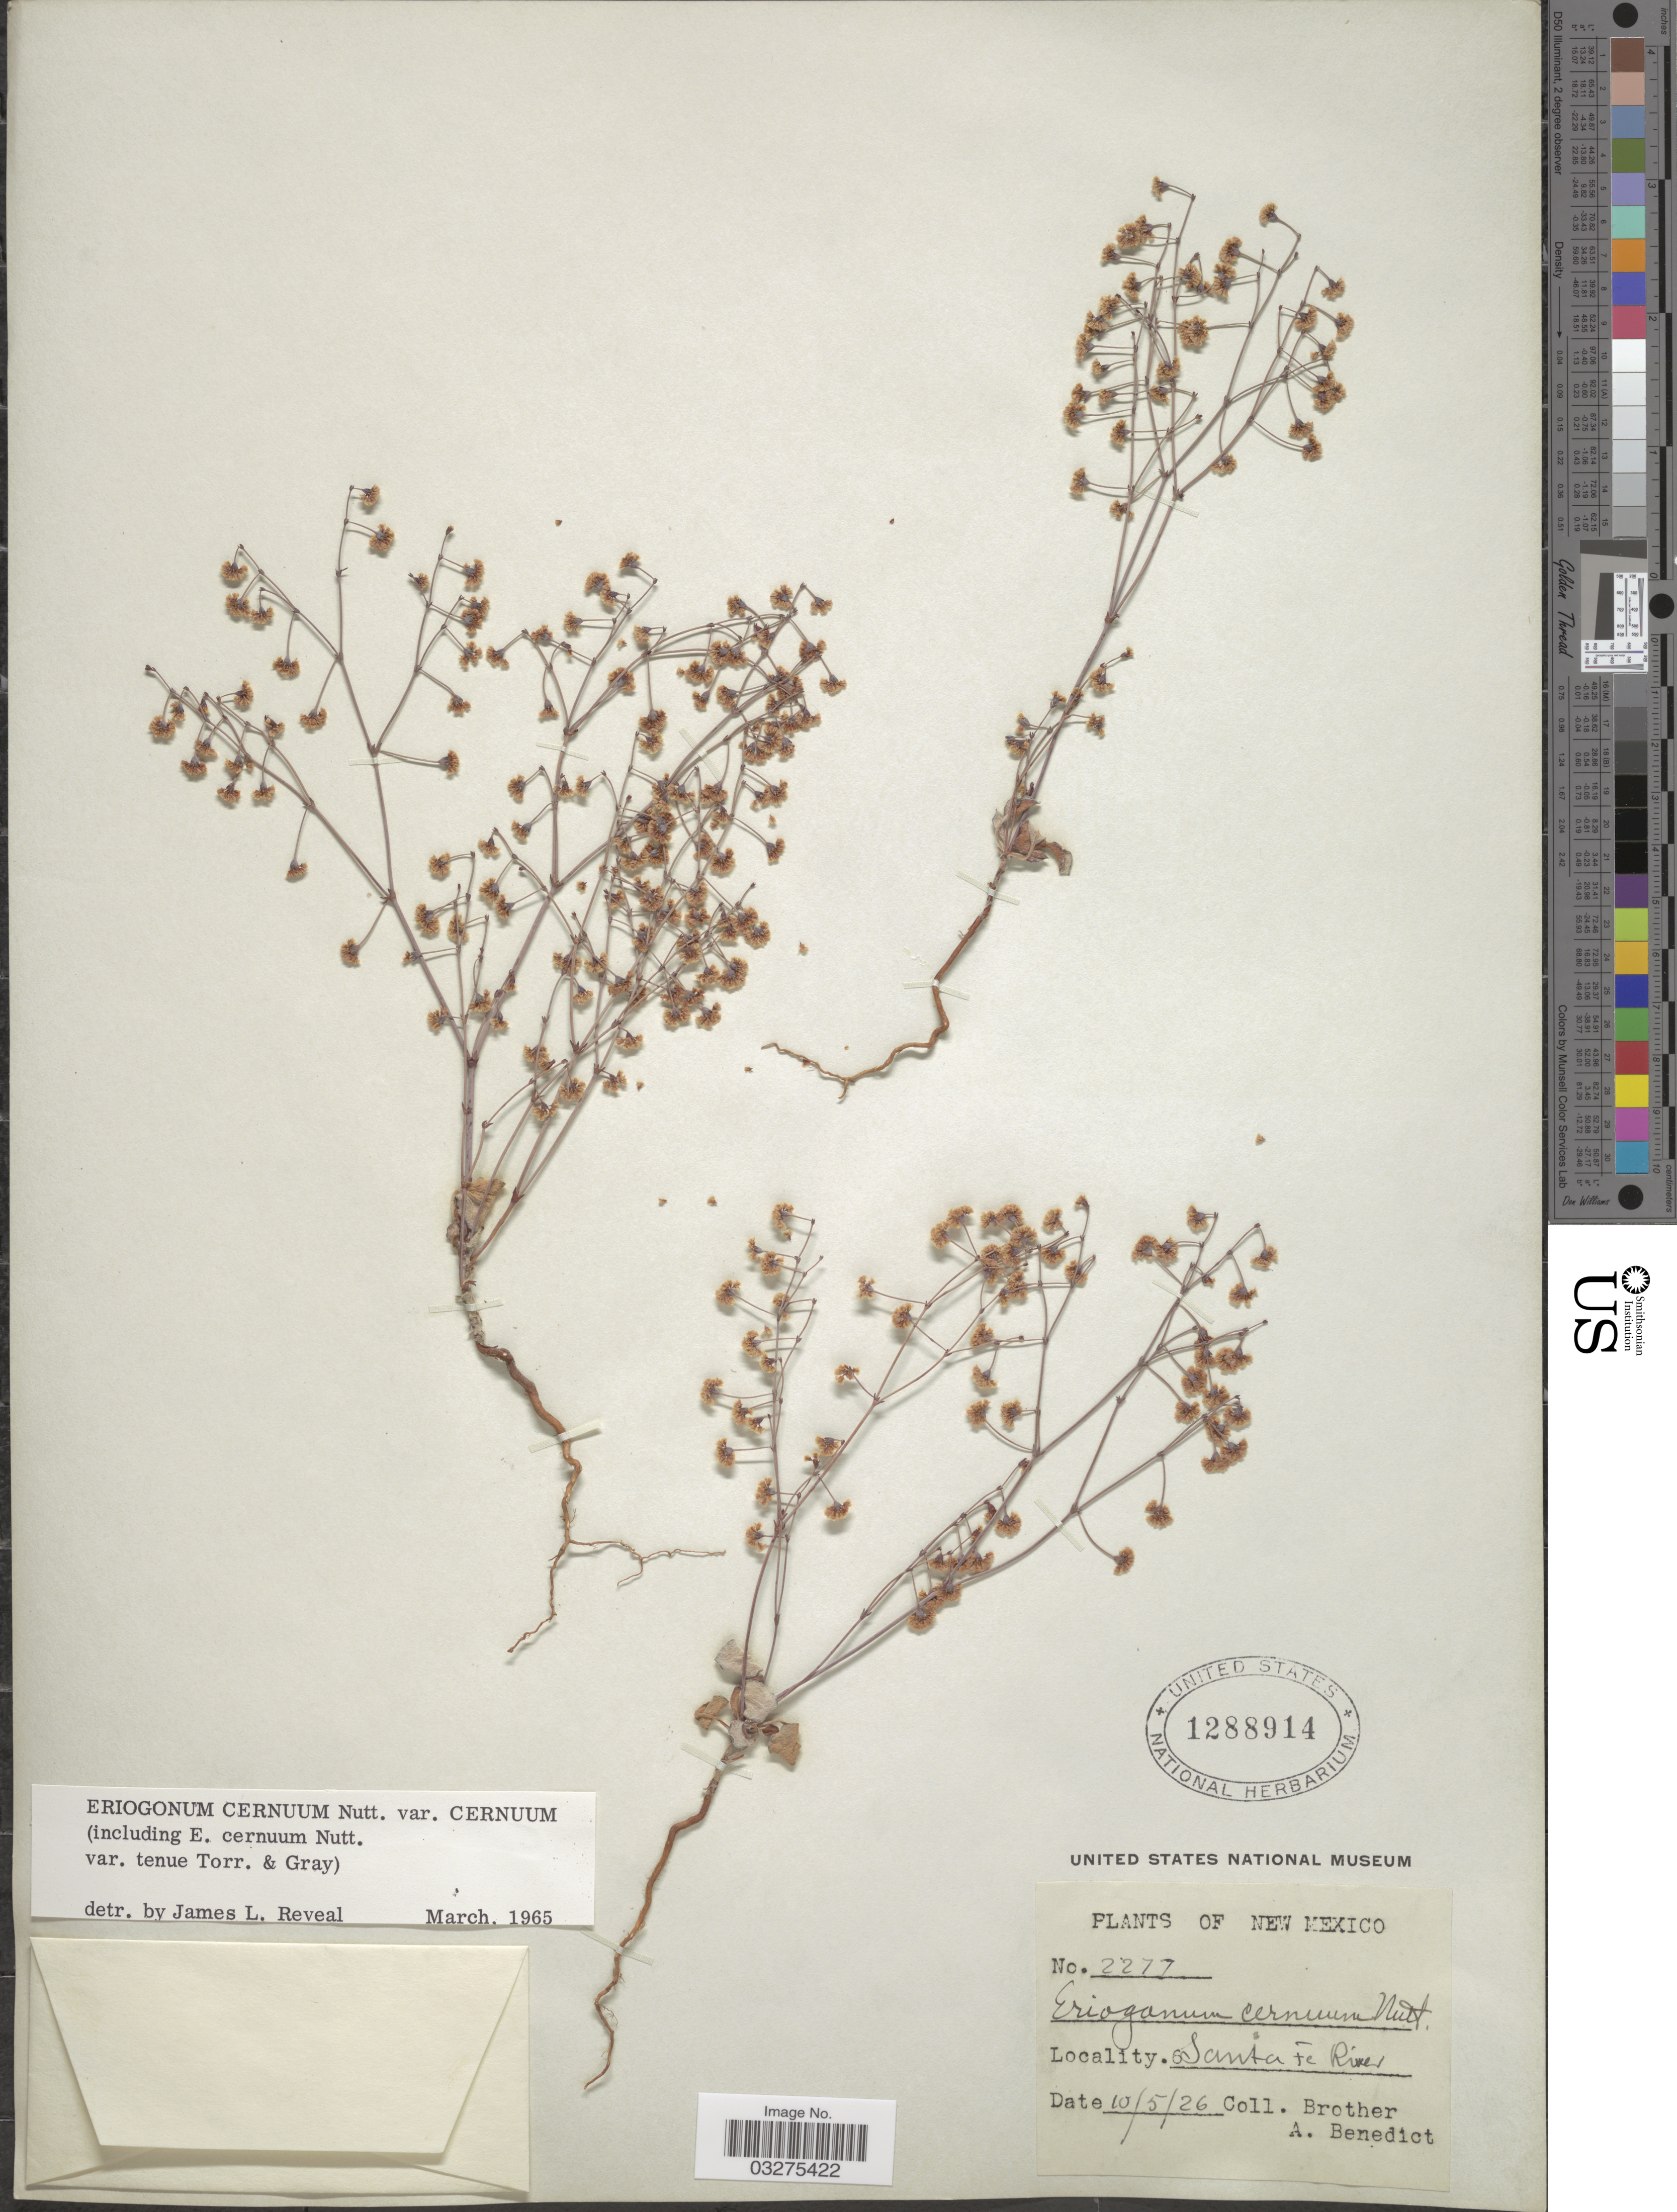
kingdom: Plantae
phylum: Tracheophyta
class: Magnoliopsida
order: Caryophyllales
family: Polygonaceae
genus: Eriogonum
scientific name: Eriogonum cernuum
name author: Nutt.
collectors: Bro. A. Benedict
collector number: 2277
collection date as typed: Transcribed d/m/y: 5/10/26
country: United States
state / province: New Mexico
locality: Santa Fe River.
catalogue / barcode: US 1288914